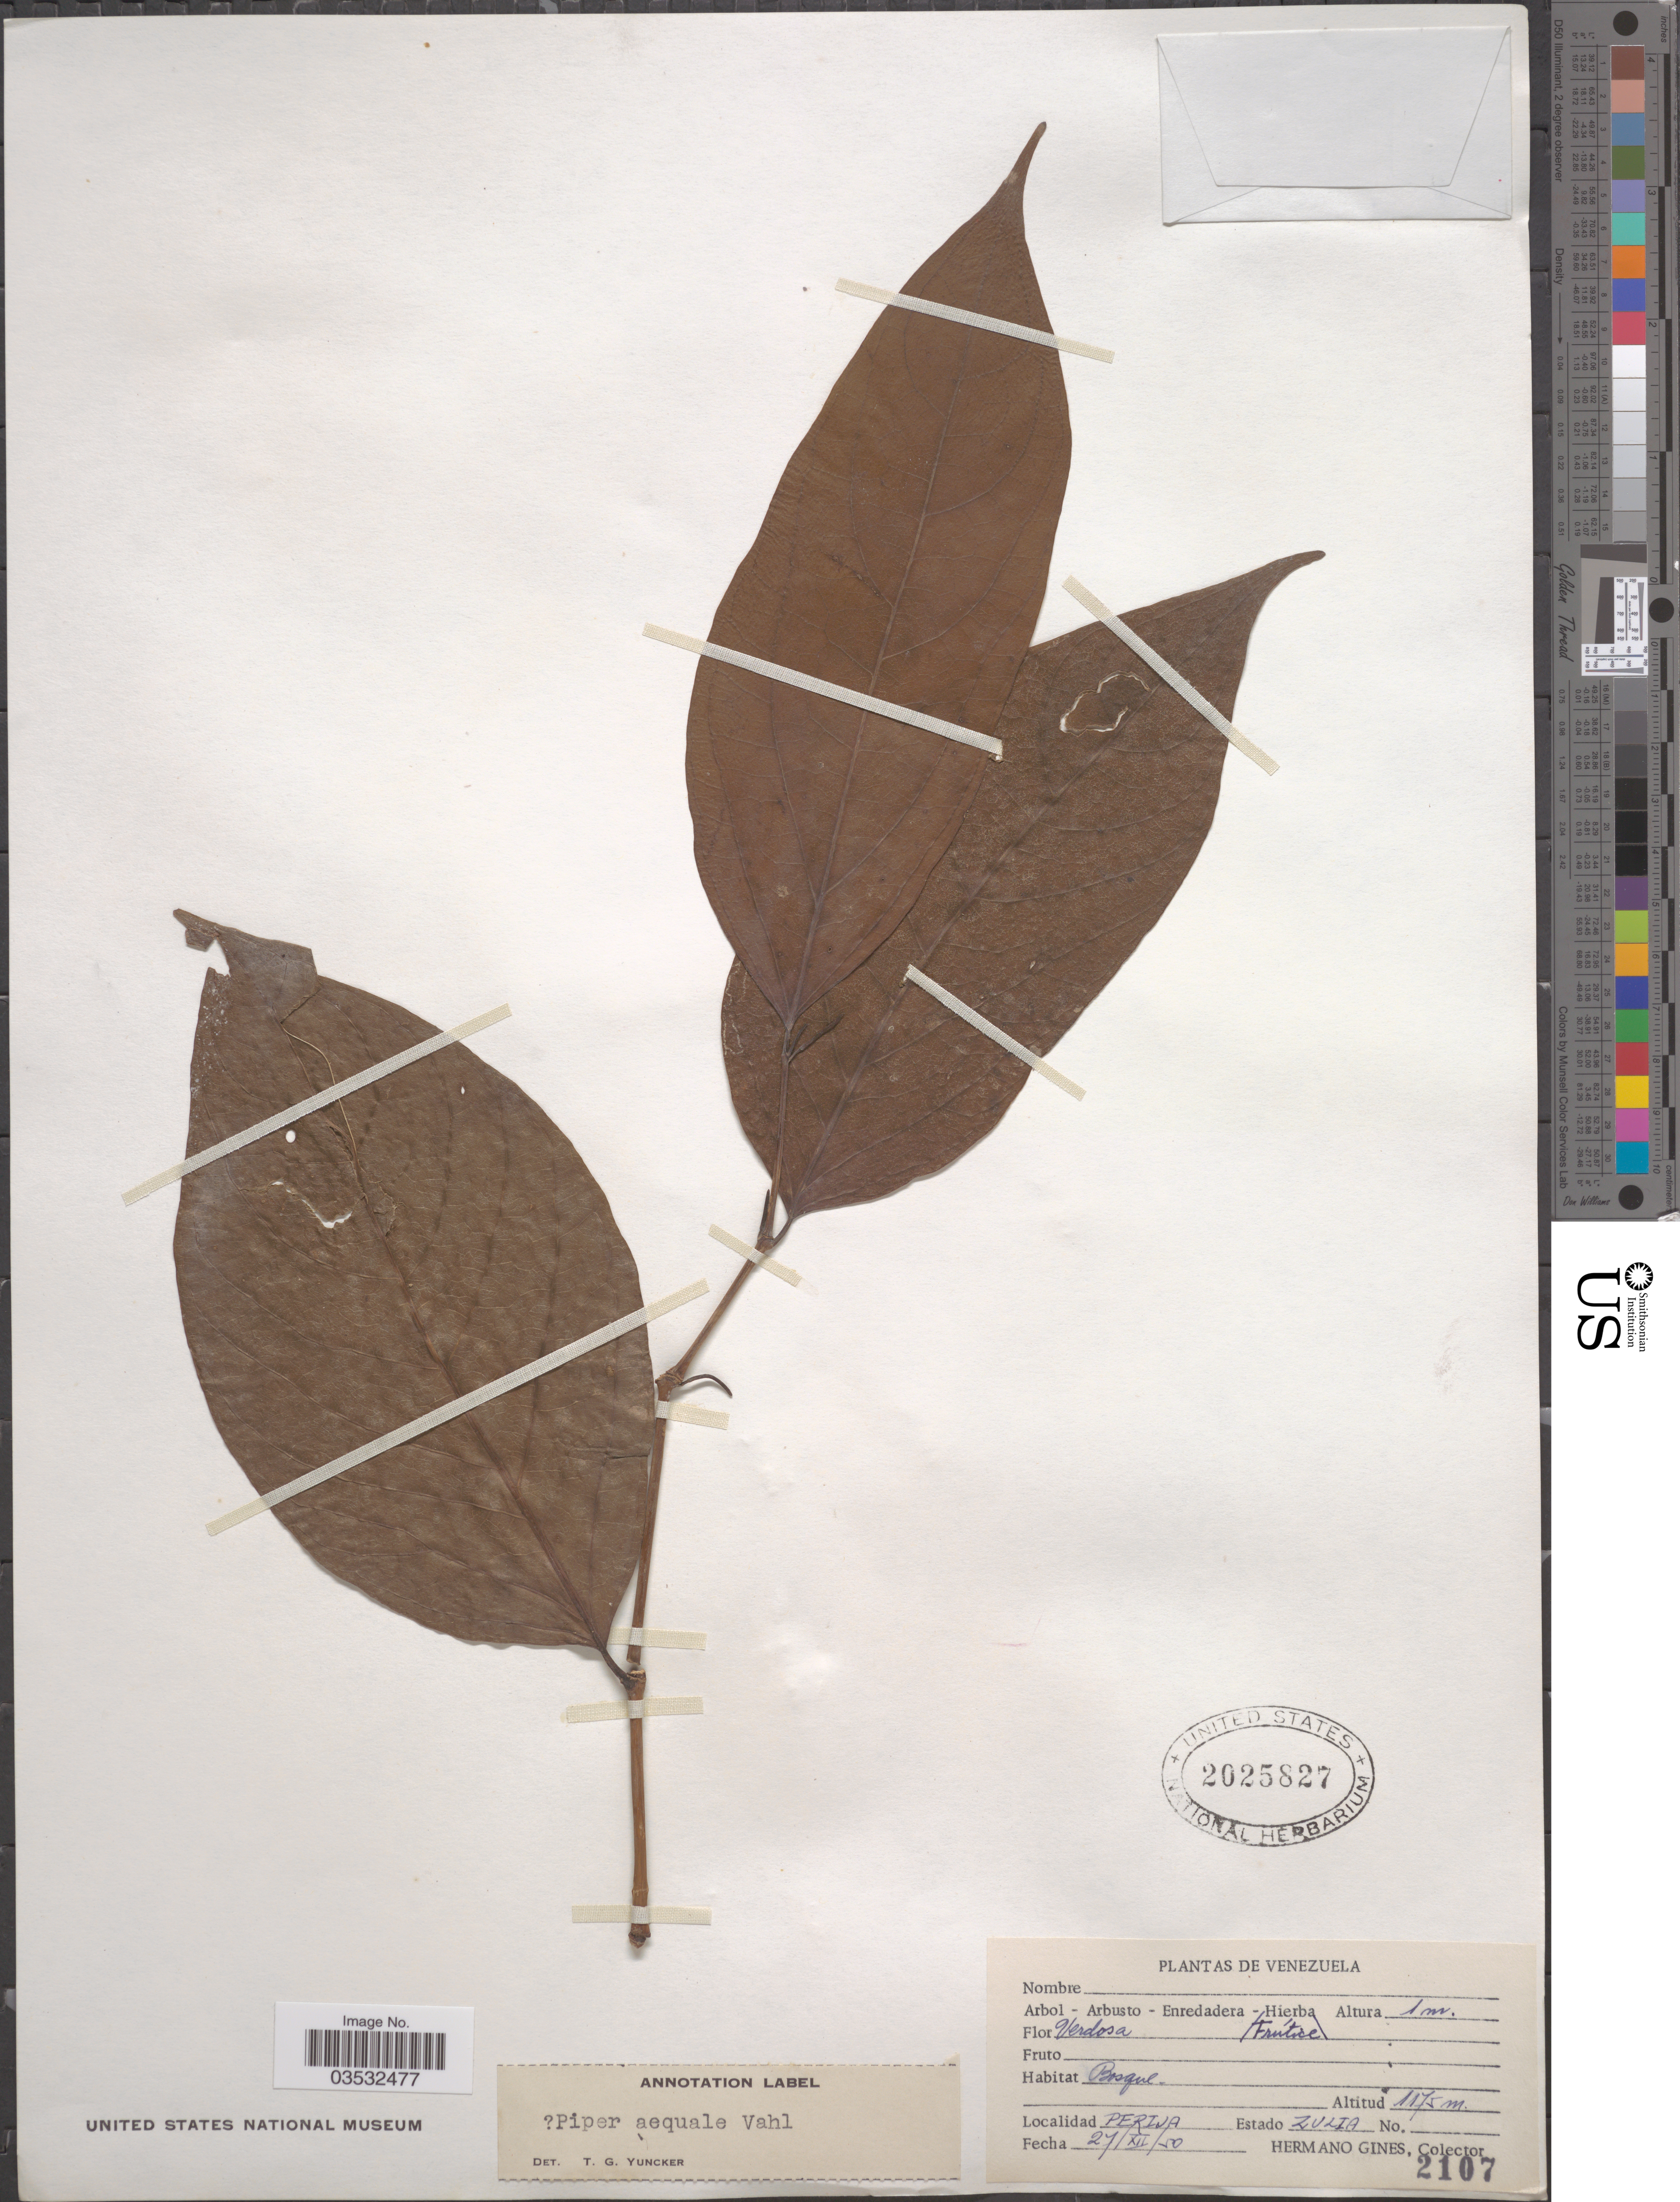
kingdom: Plantae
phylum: Tracheophyta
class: Magnoliopsida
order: Piperales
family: Piperaceae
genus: Piper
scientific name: Piper aequale var. aequale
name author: Vahl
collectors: Bro. Gines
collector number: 2107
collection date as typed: Transcribed d/m/y: 27/12/50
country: Venezuela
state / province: Zulia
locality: Perija.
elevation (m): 1175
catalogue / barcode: US 2025827